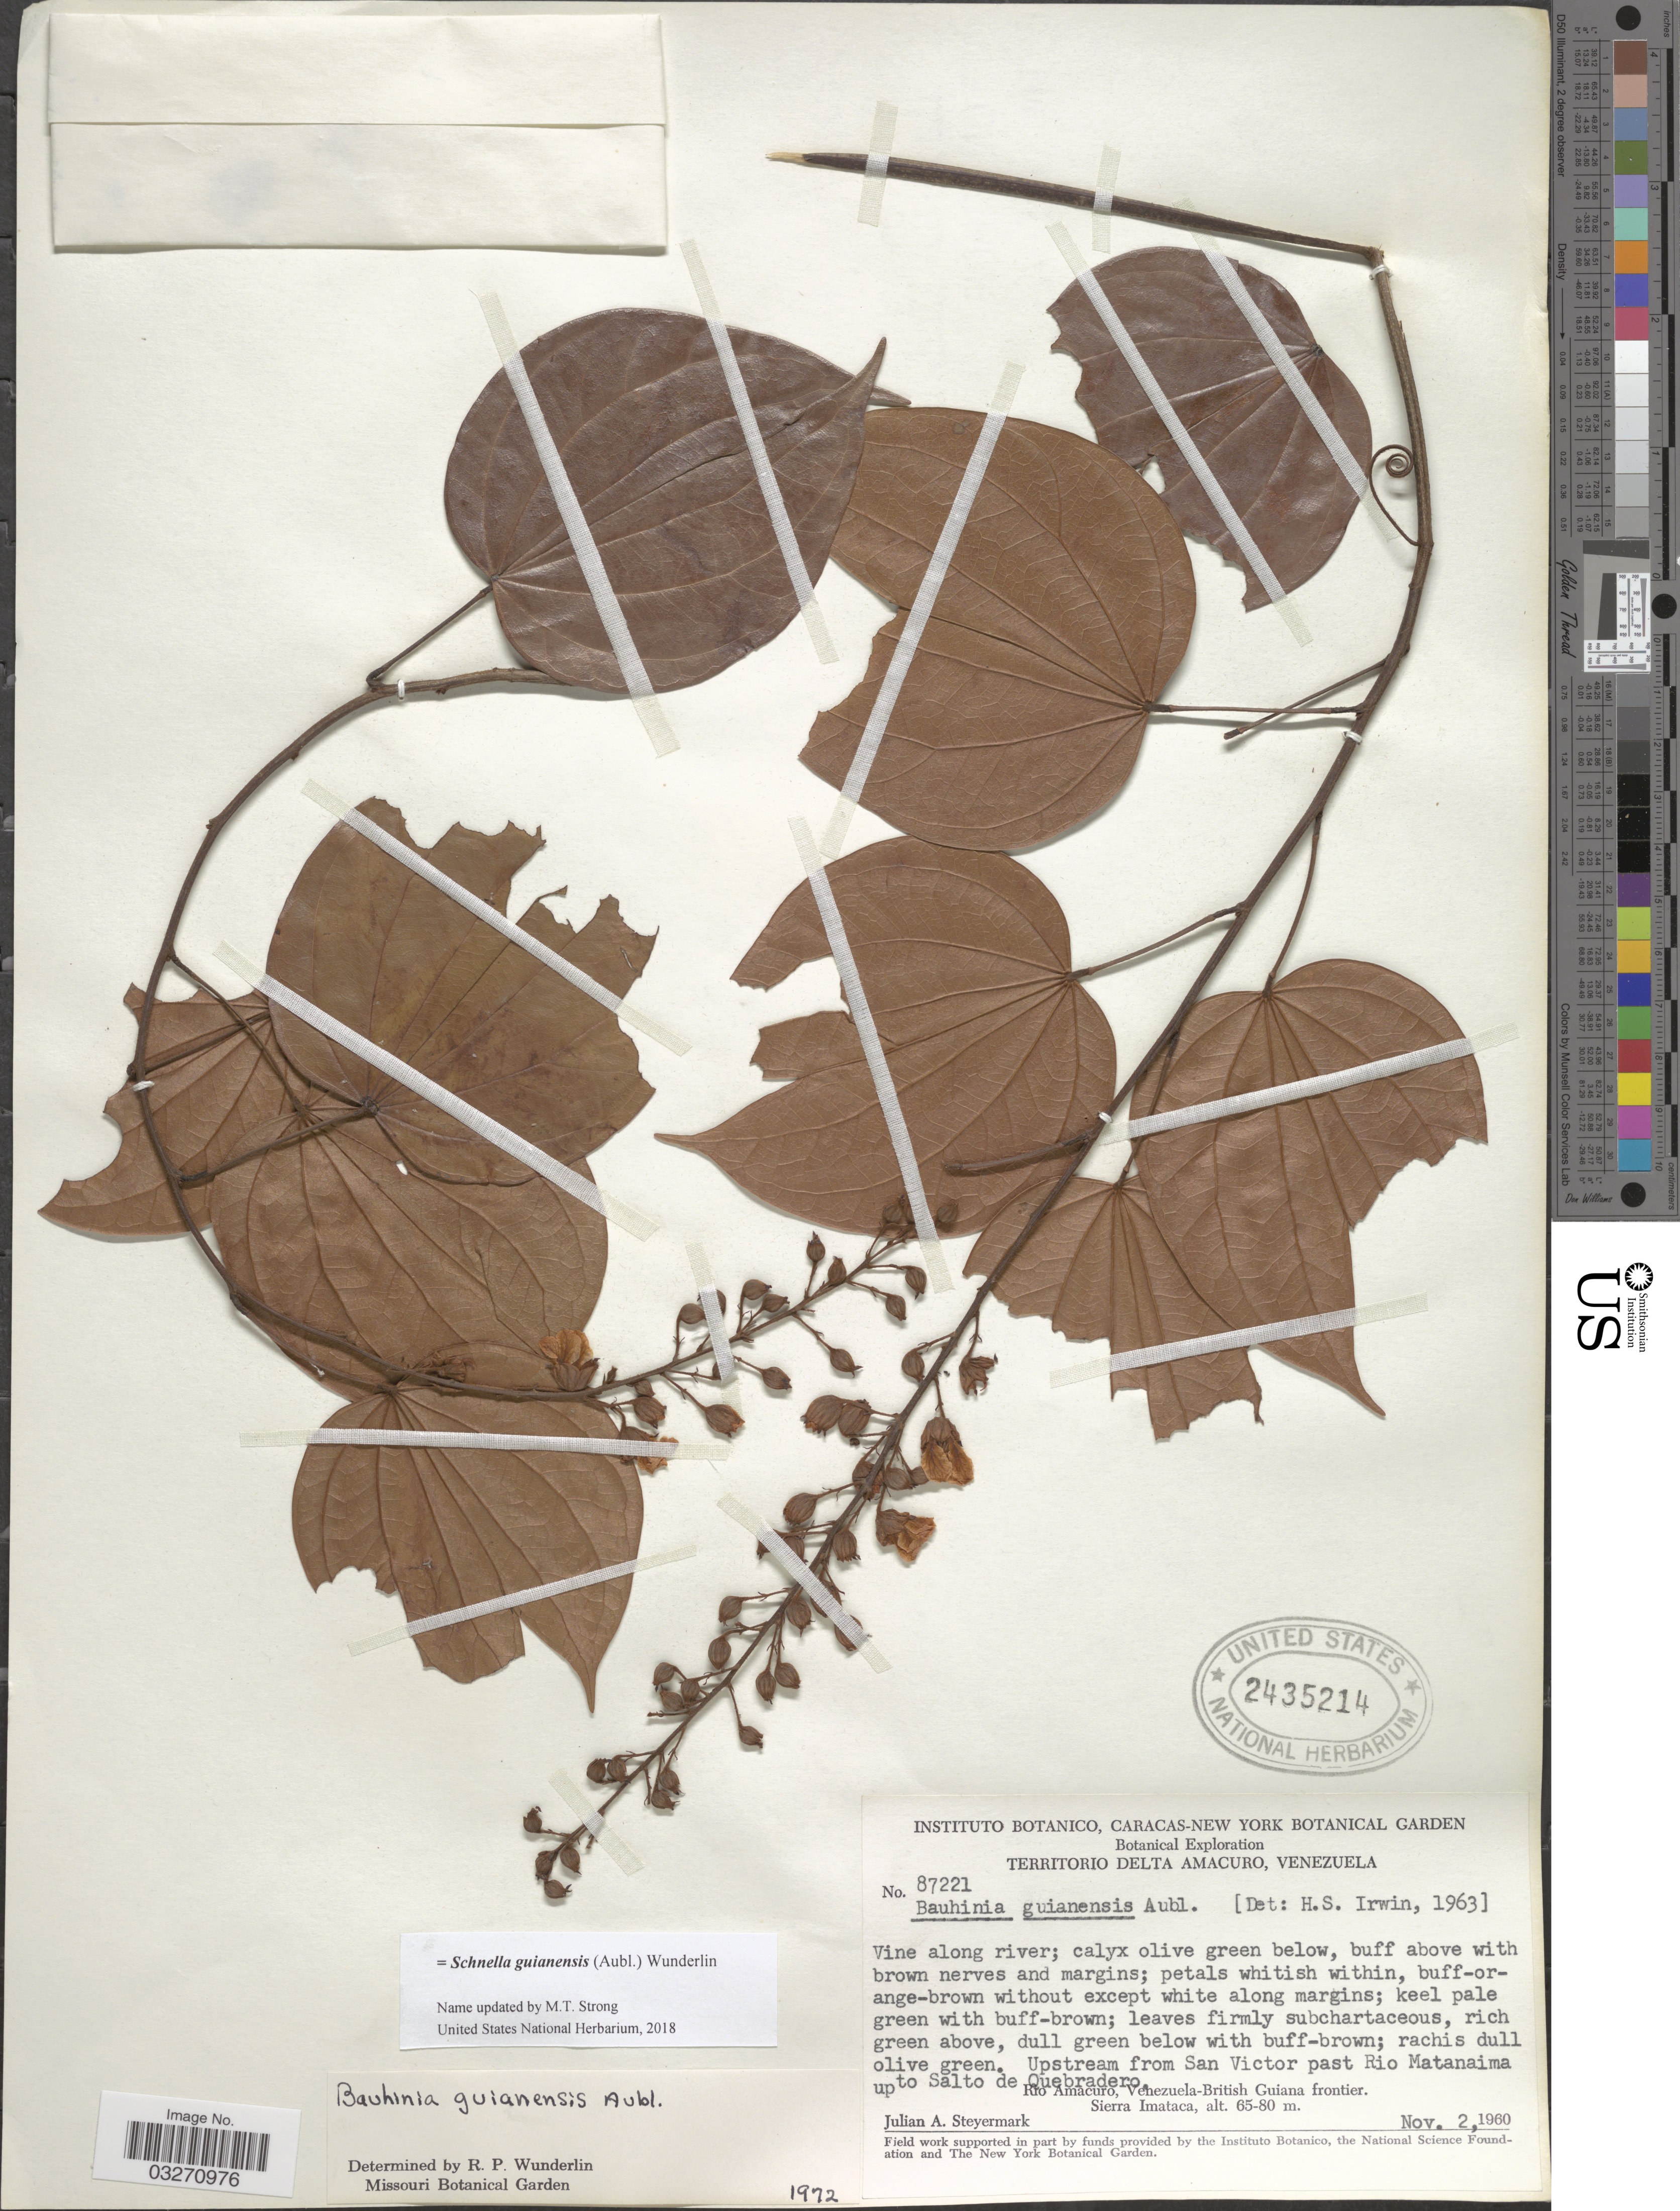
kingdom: Plantae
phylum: Tracheophyta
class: Magnoliopsida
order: Fabales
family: Fabaceae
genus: Schnella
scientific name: Schnella guianensis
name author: (Aubl.) Wunderlin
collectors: J. Steyermark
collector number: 87221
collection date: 1960-11-02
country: Venezuela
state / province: Delta Amacuro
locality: Upstream from San Victor past Rio Matanaima up to Salto de Quebradero. Rio Amacuro, Venezuela-British Guiana frontier. Sierra Imataca.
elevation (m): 65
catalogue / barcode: US 2435214